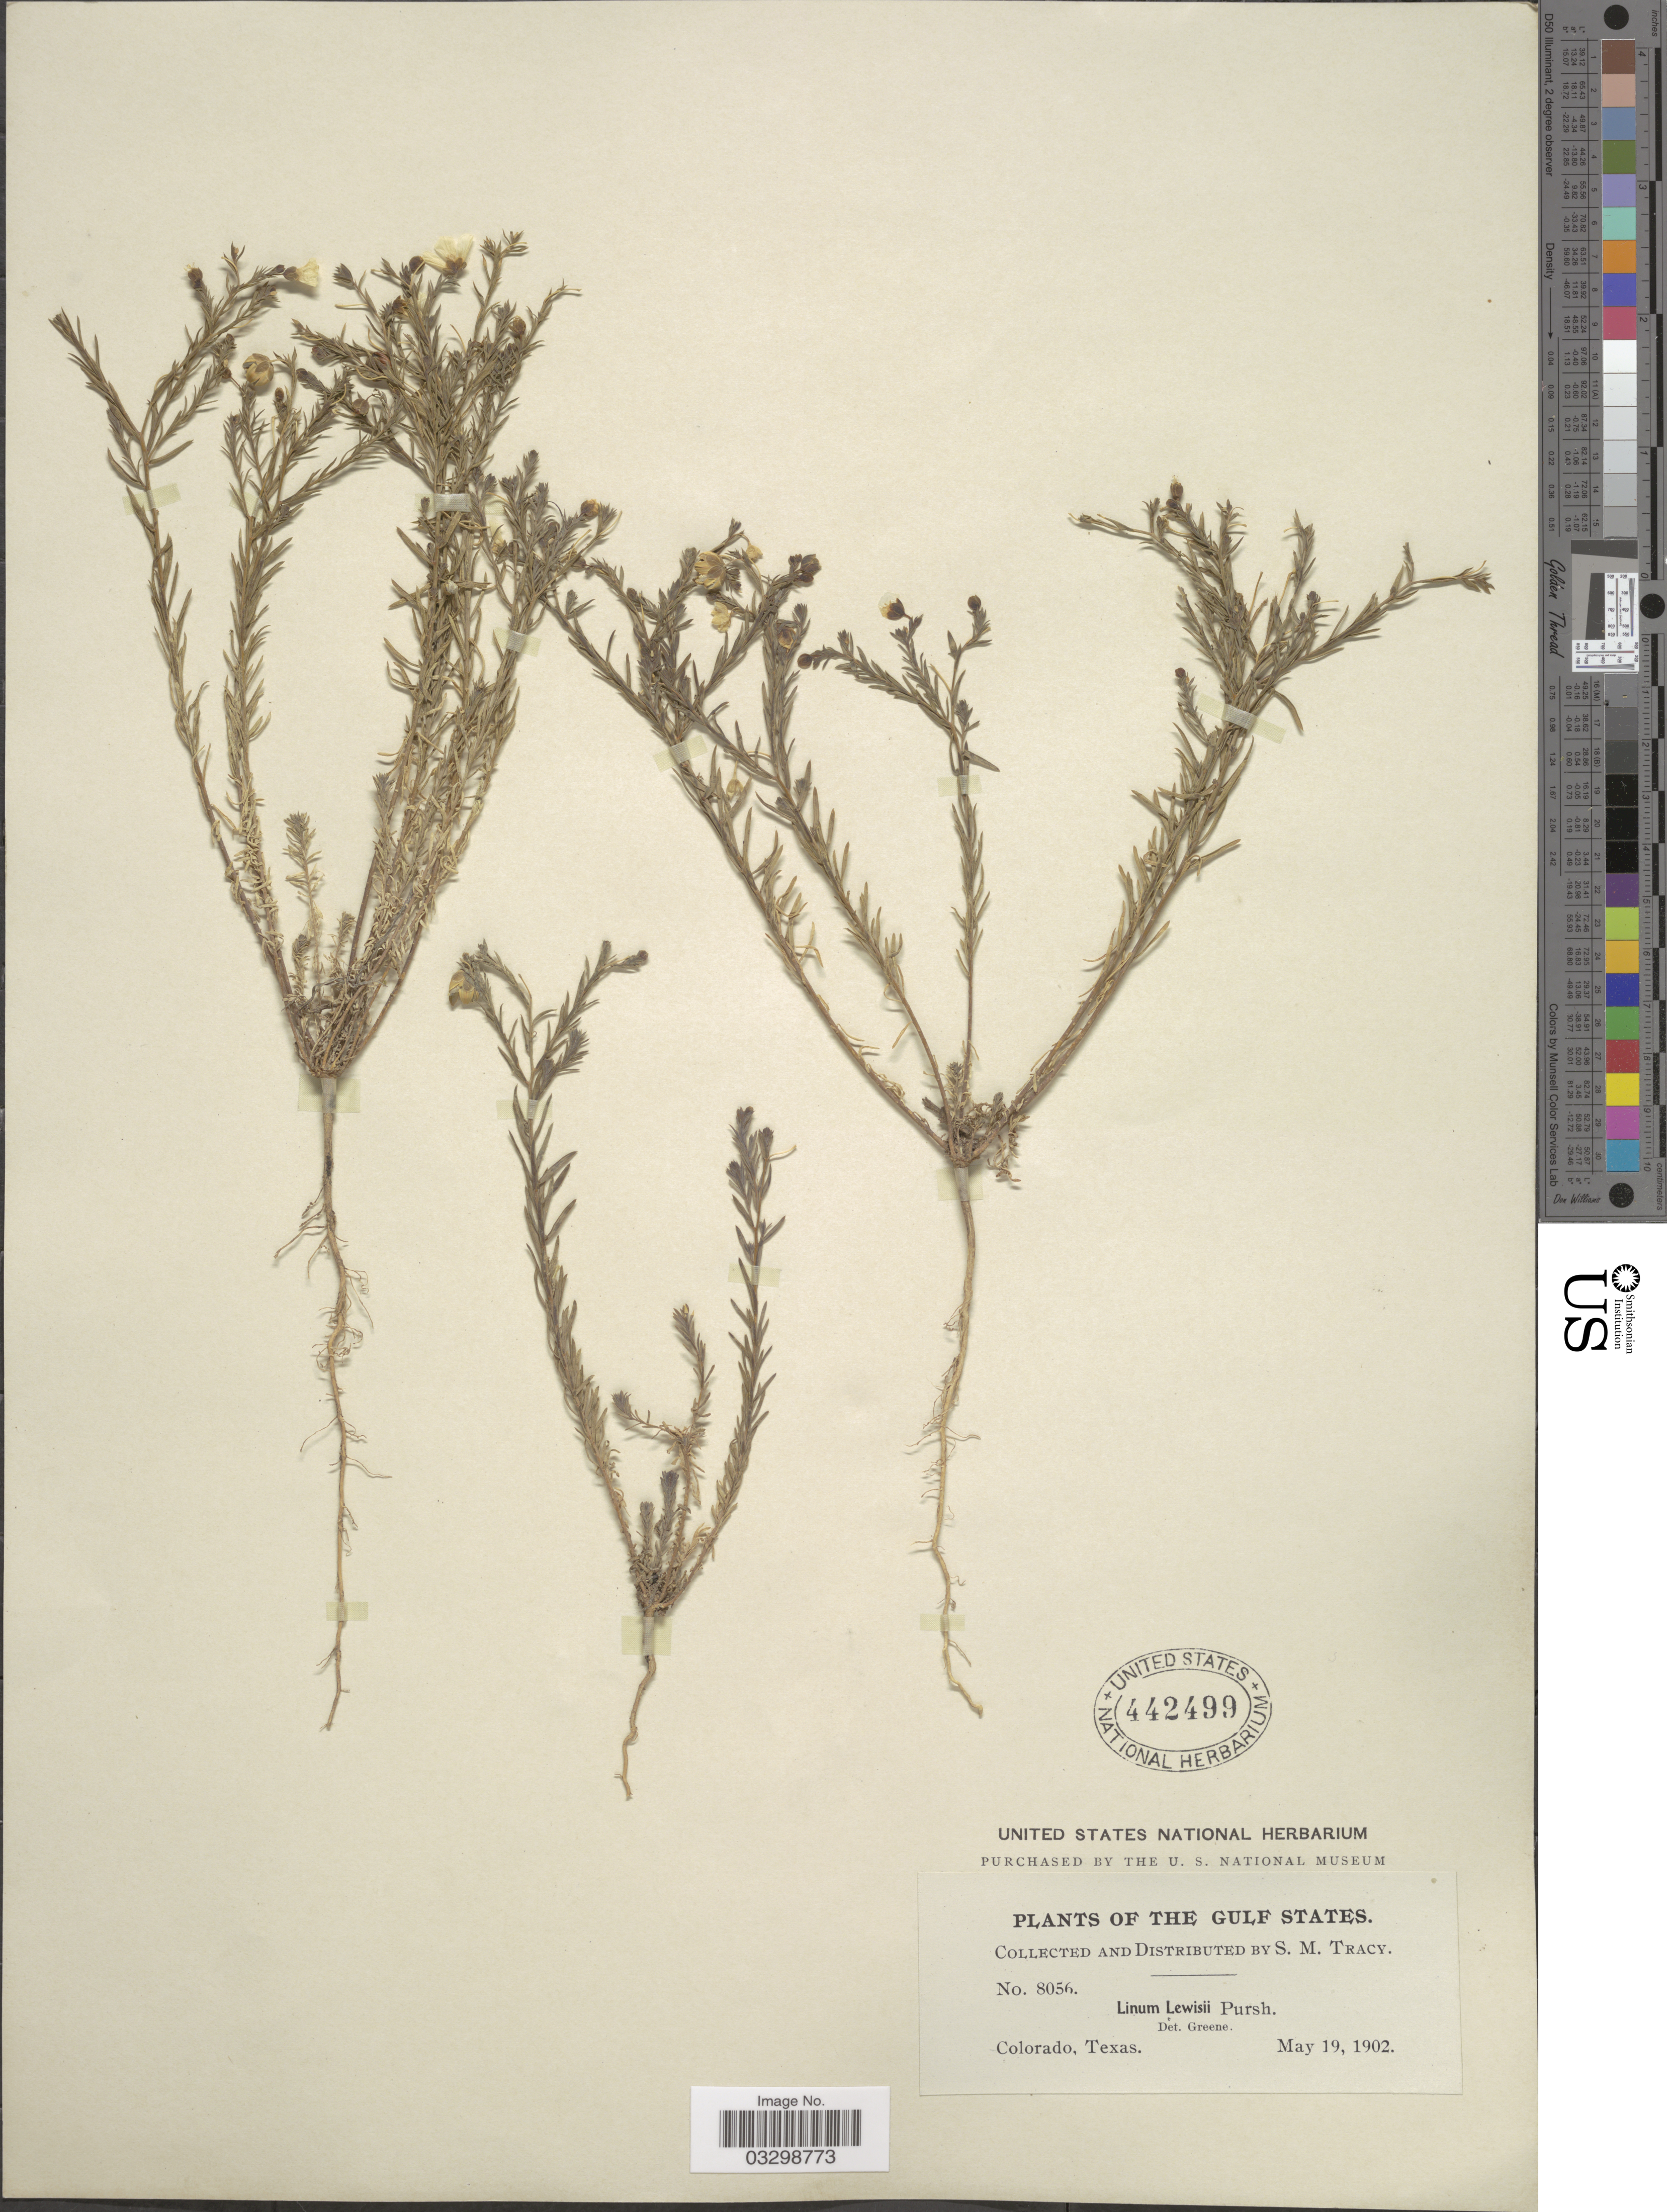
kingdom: Plantae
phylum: Tracheophyta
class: Magnoliopsida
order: Malpighiales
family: Linaceae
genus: Linum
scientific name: Linum lewisii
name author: Pursh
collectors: S. M. Tracy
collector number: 8056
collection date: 1902-05-19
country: United States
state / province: Texas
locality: The Gulf States. Colorado.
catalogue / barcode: US 442499